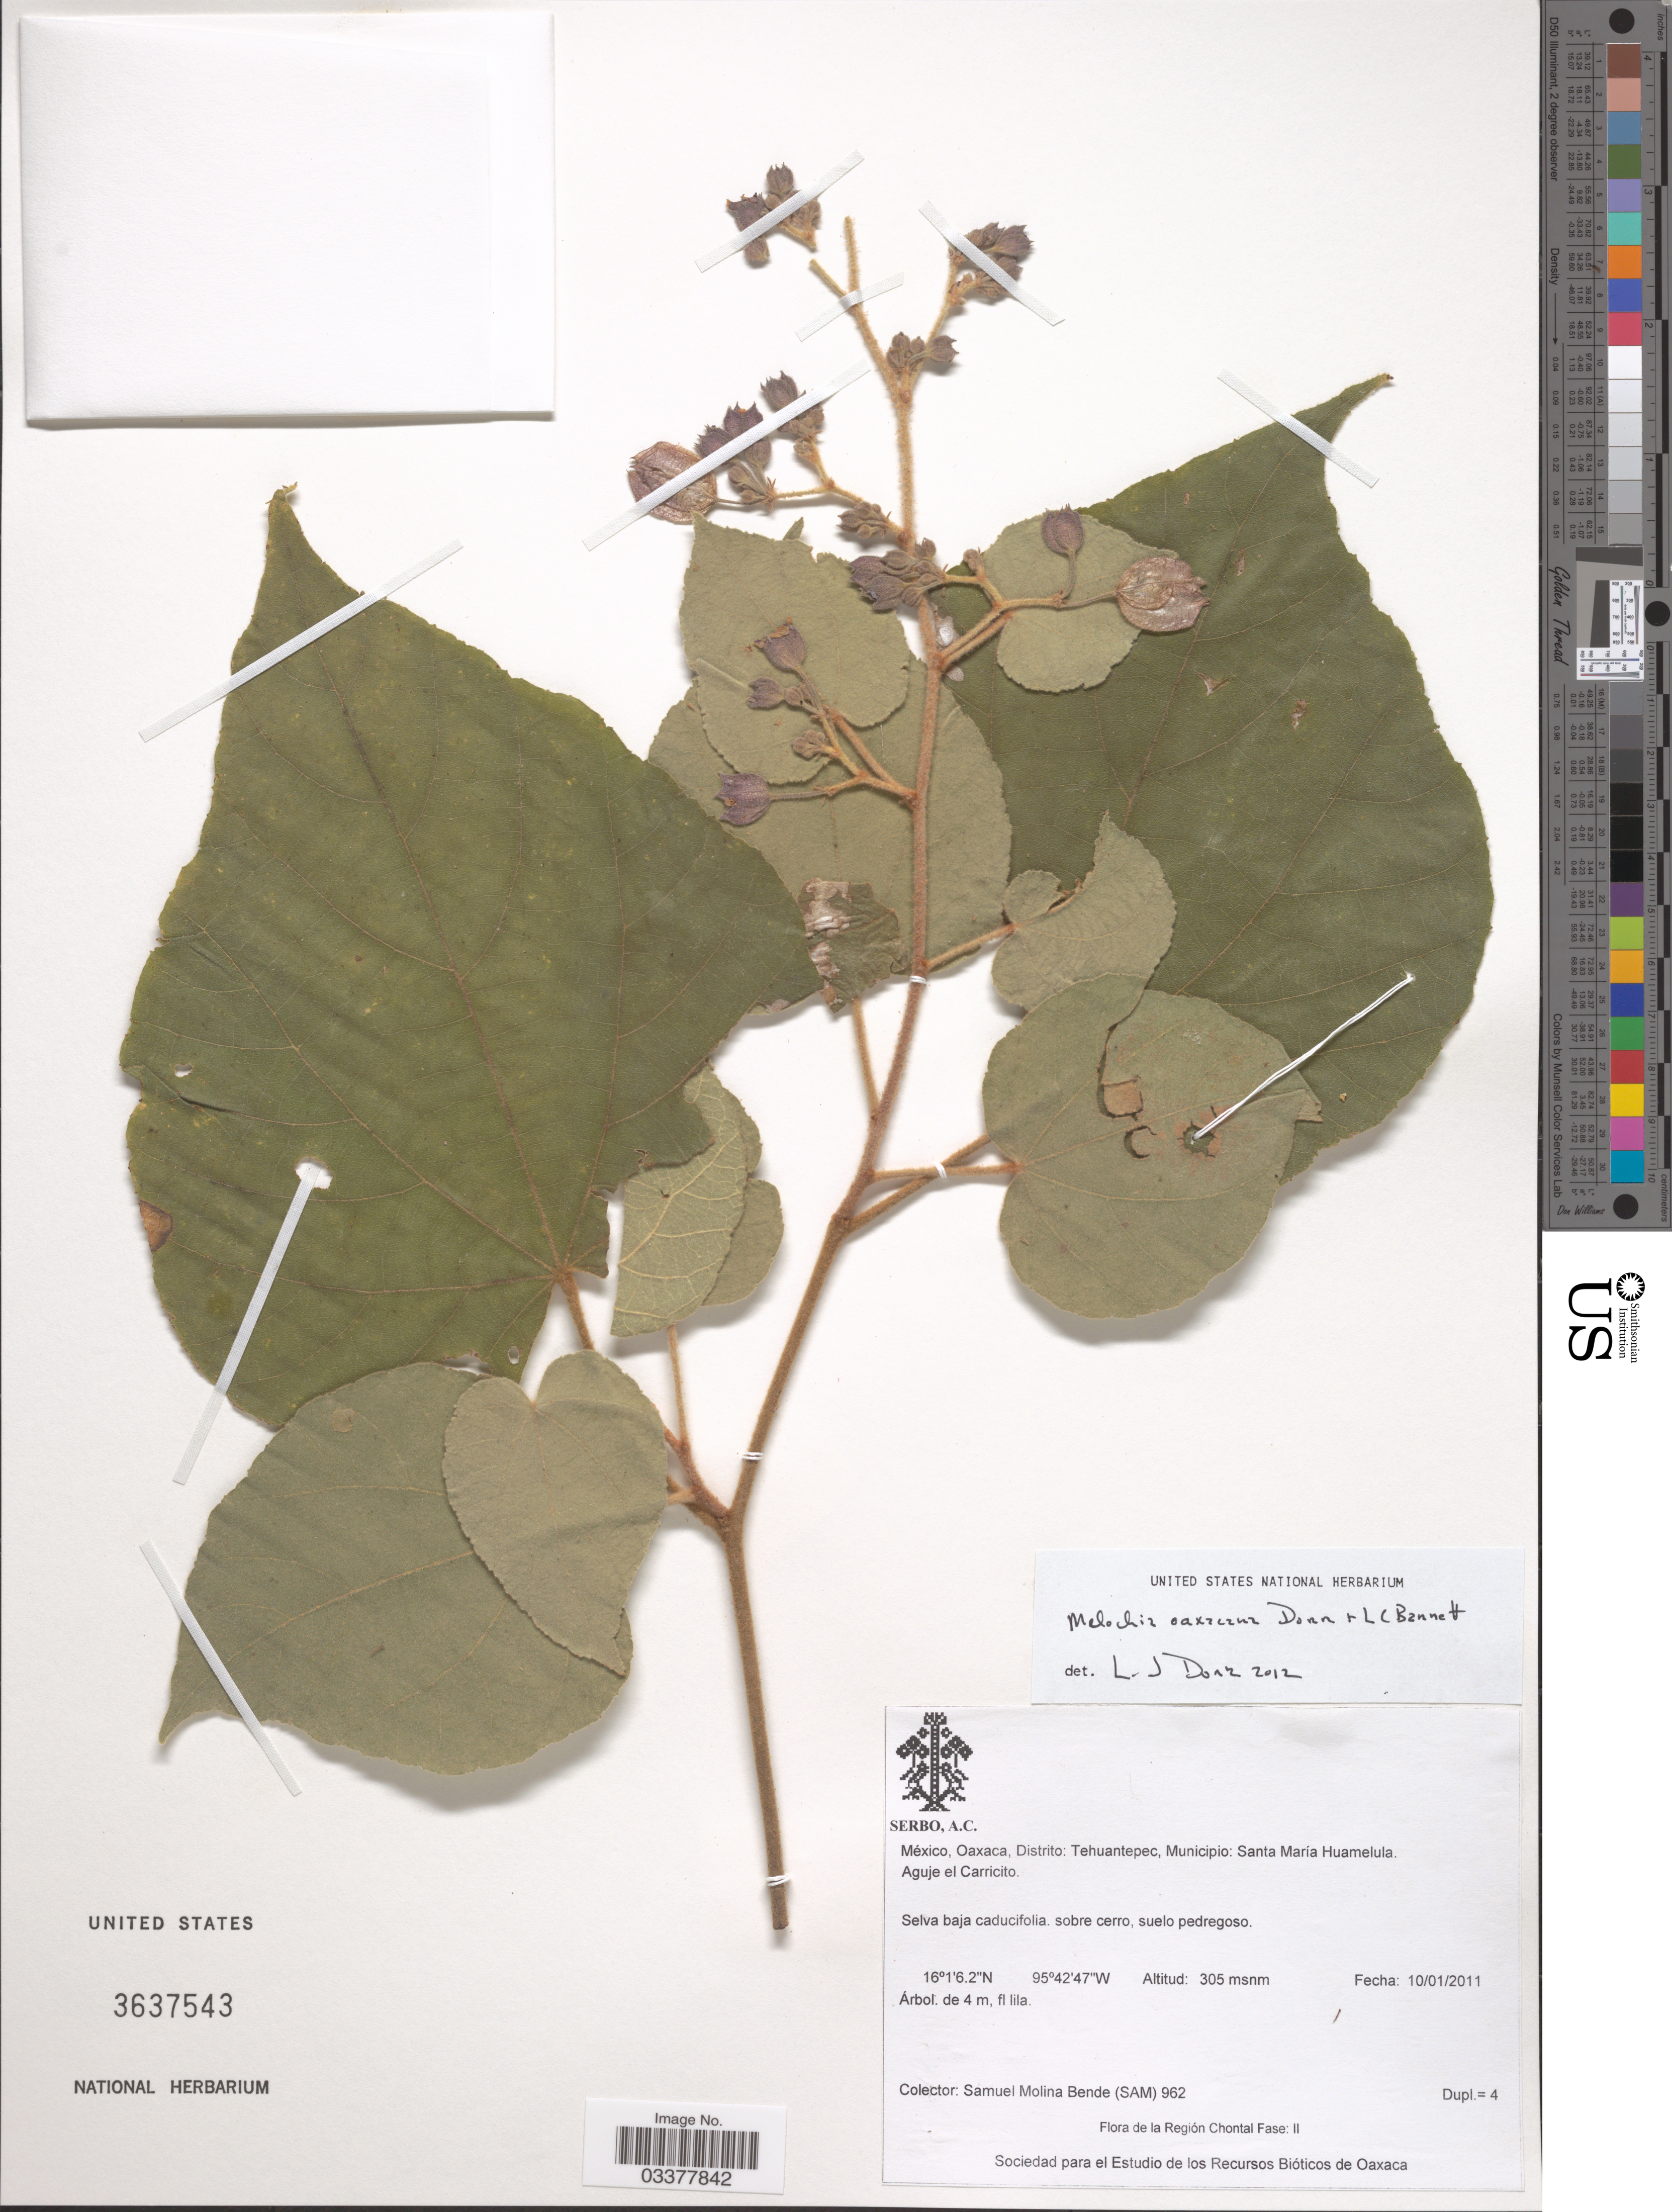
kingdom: Plantae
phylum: Tracheophyta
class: Magnoliopsida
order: Malvales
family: Malvaceae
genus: Melochia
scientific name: Melochia oaxacana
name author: Dorr & L.C. Barnett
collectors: S. Molina Bende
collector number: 962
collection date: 2011-01-10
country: Mexico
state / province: Oaxaca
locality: Distrito: Tehuantepec, Municipio: Santa María Huamelula. Aguje el Carricito.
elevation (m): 305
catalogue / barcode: US 3637543